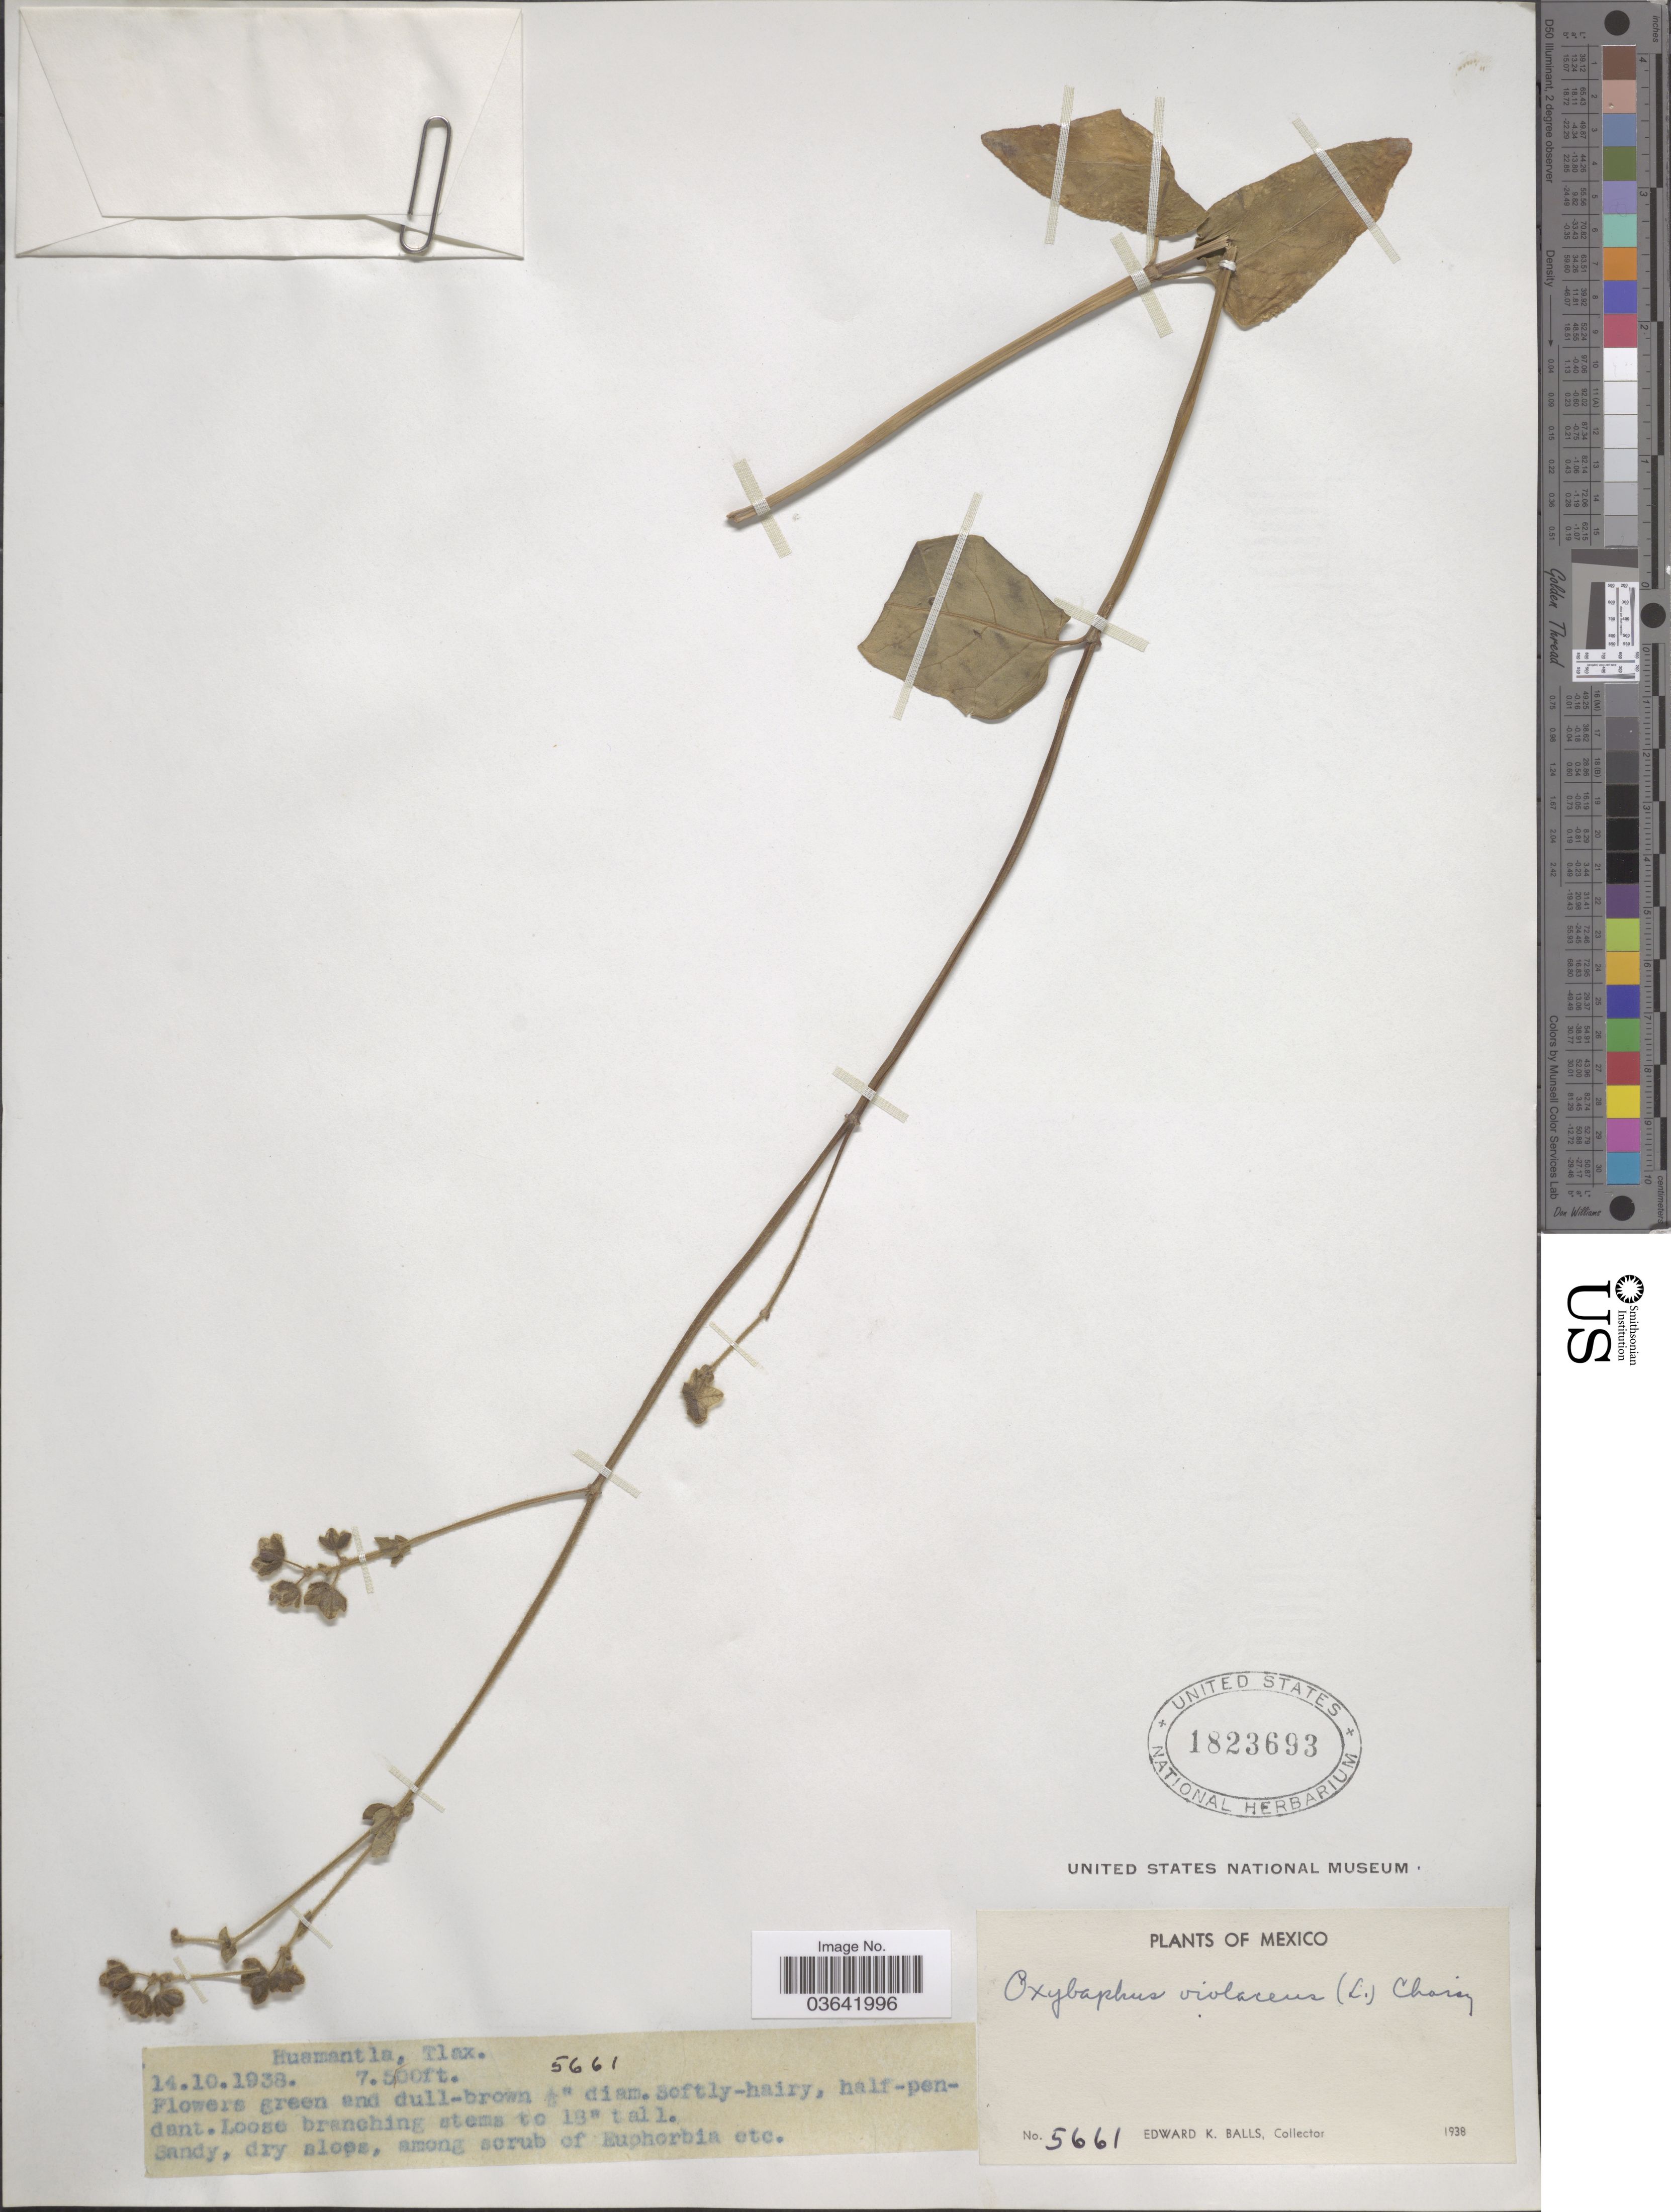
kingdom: Plantae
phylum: Tracheophyta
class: Magnoliopsida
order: Caryophyllales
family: Nyctaginaceae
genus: Mirabilis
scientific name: Mirabilis violacea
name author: (L.) Heimerl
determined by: Strong, Mark T., (BOT), Smithsonian Institution - National Museum of Natural History (UNITED STATES)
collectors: E. K. Balls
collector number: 5661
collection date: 1938-10-14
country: Mexico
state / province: Tlaxcala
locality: Huamantla.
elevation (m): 2286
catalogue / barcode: US 1823693